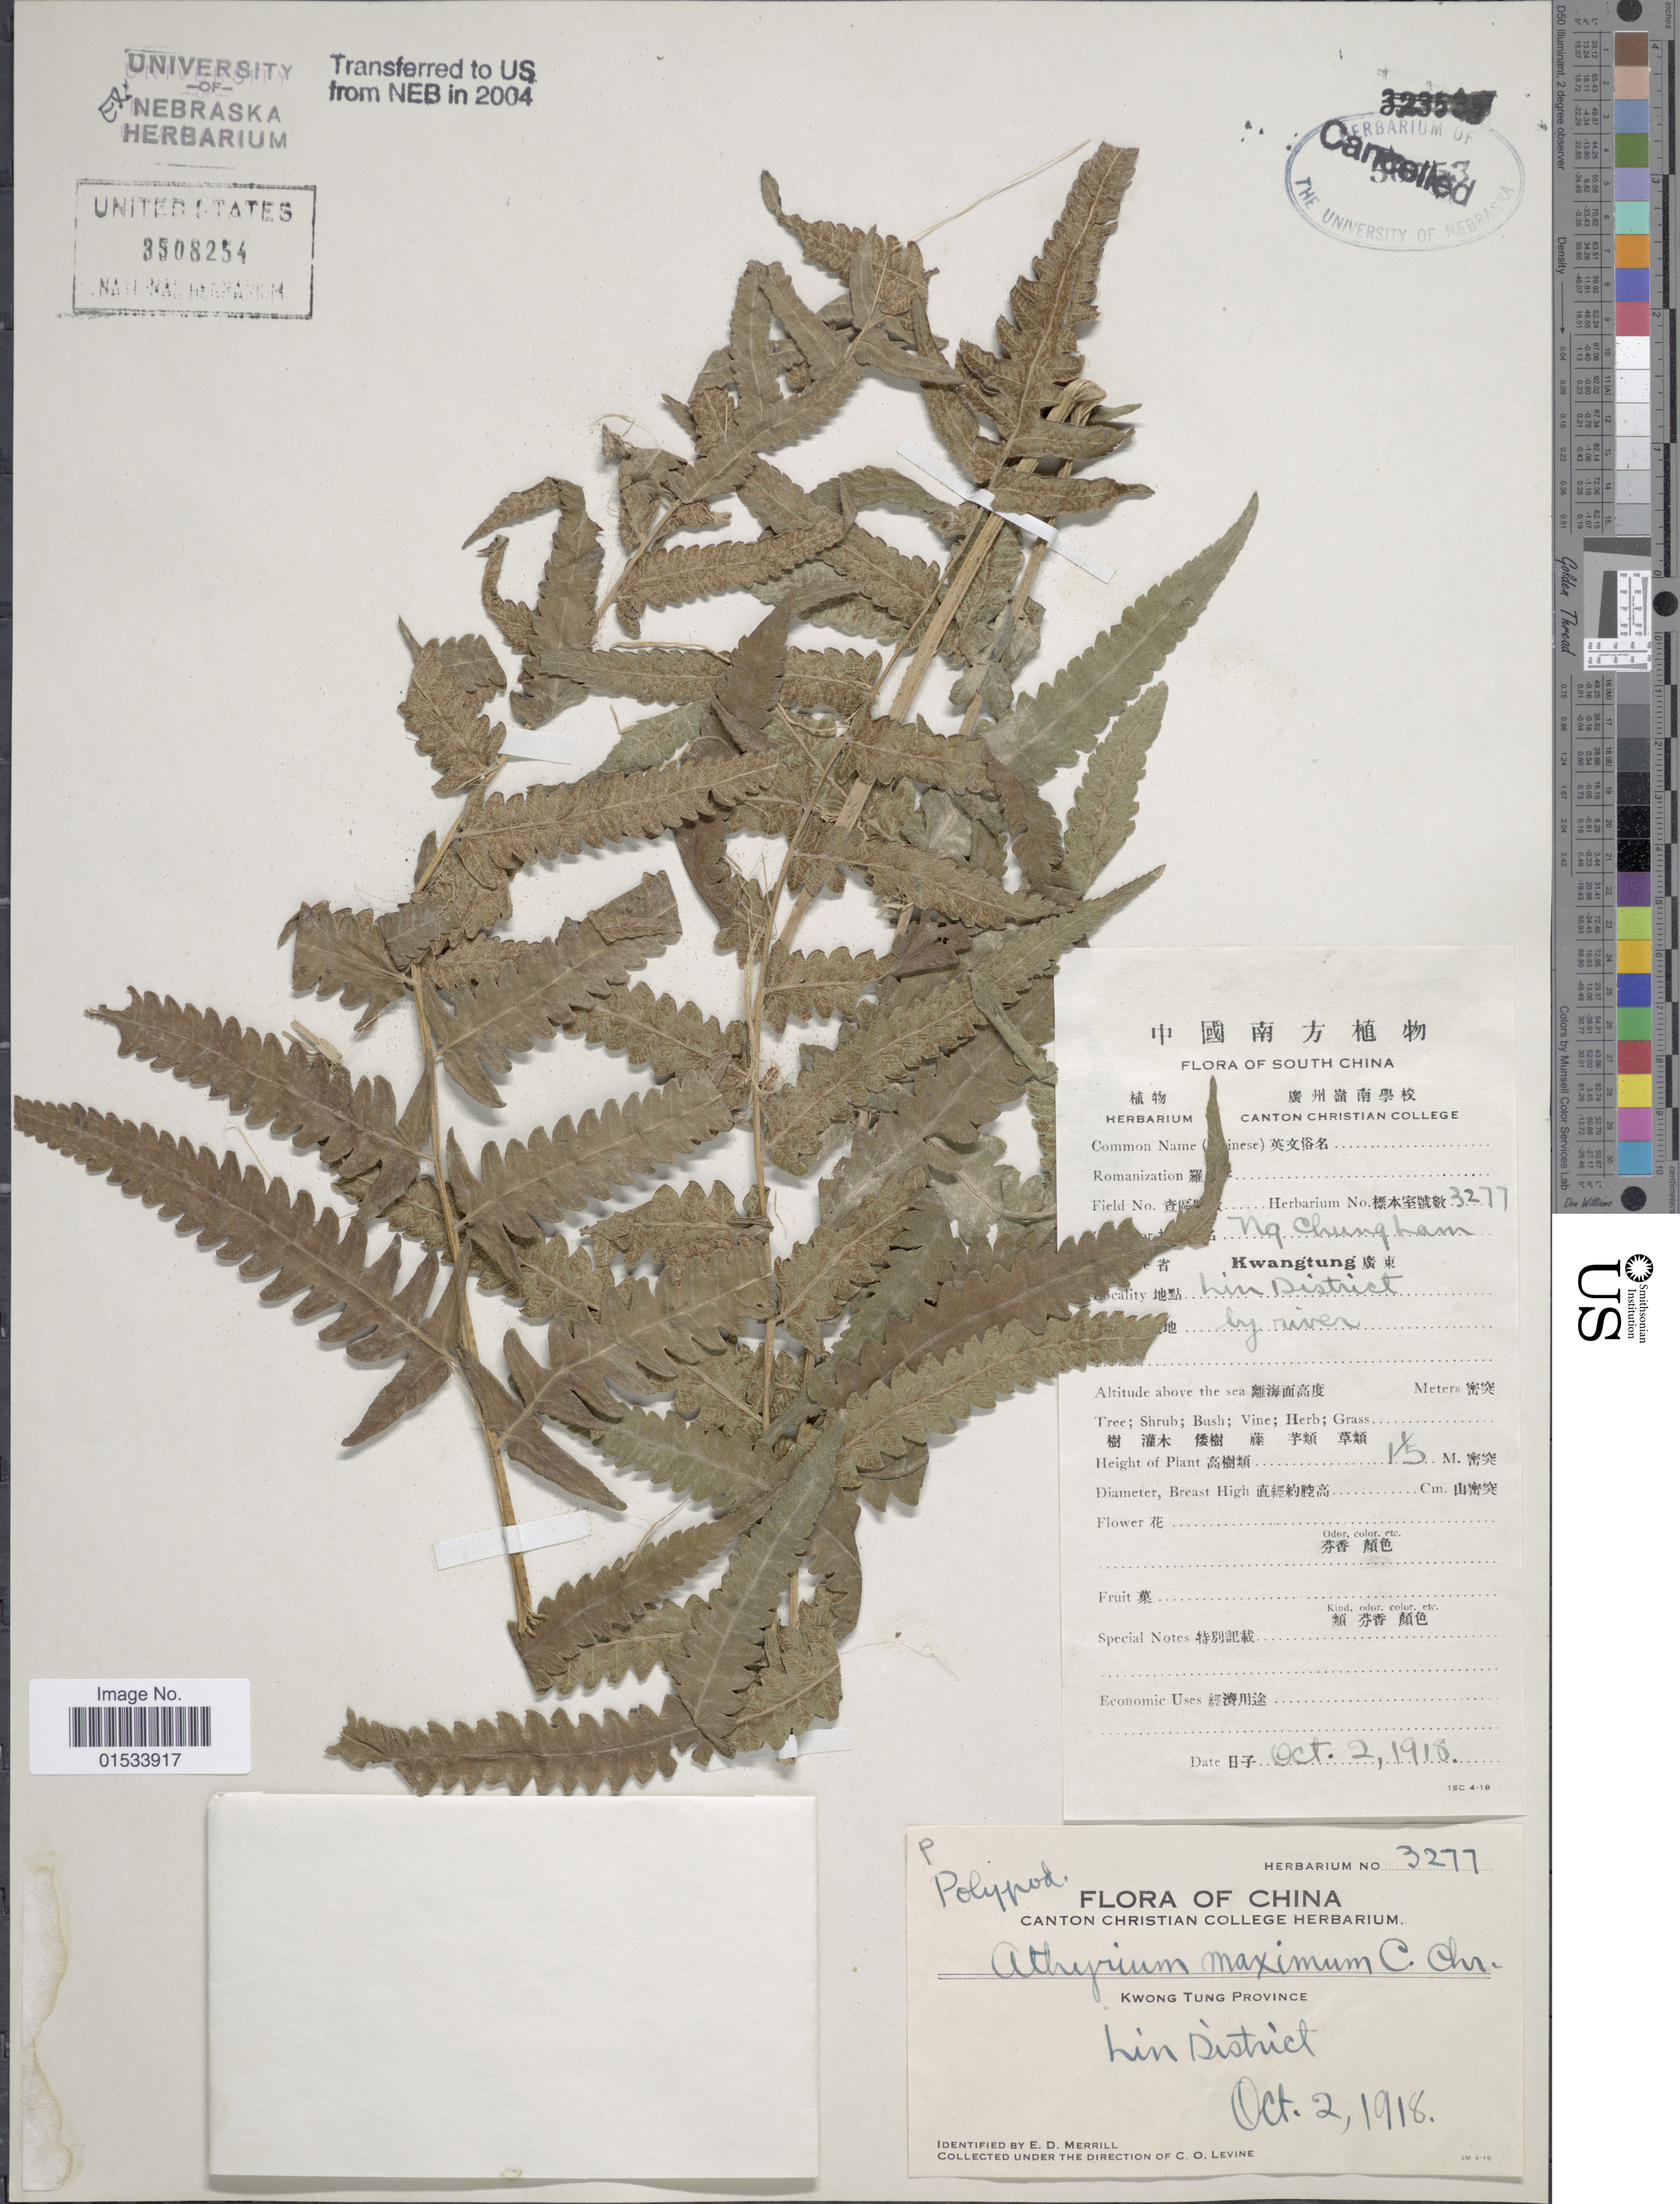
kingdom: Plantae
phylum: Tracheophyta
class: Polypodiopsida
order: Polypodiales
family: Athyriaceae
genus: Diplazium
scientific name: Diplazium maximum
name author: (D. Don) C. Chr.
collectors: E. D. Merrill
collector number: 3277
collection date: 1918-10-02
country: China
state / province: Guangdong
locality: Kwangtung, Lin District, by River, South China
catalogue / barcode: US 3508254